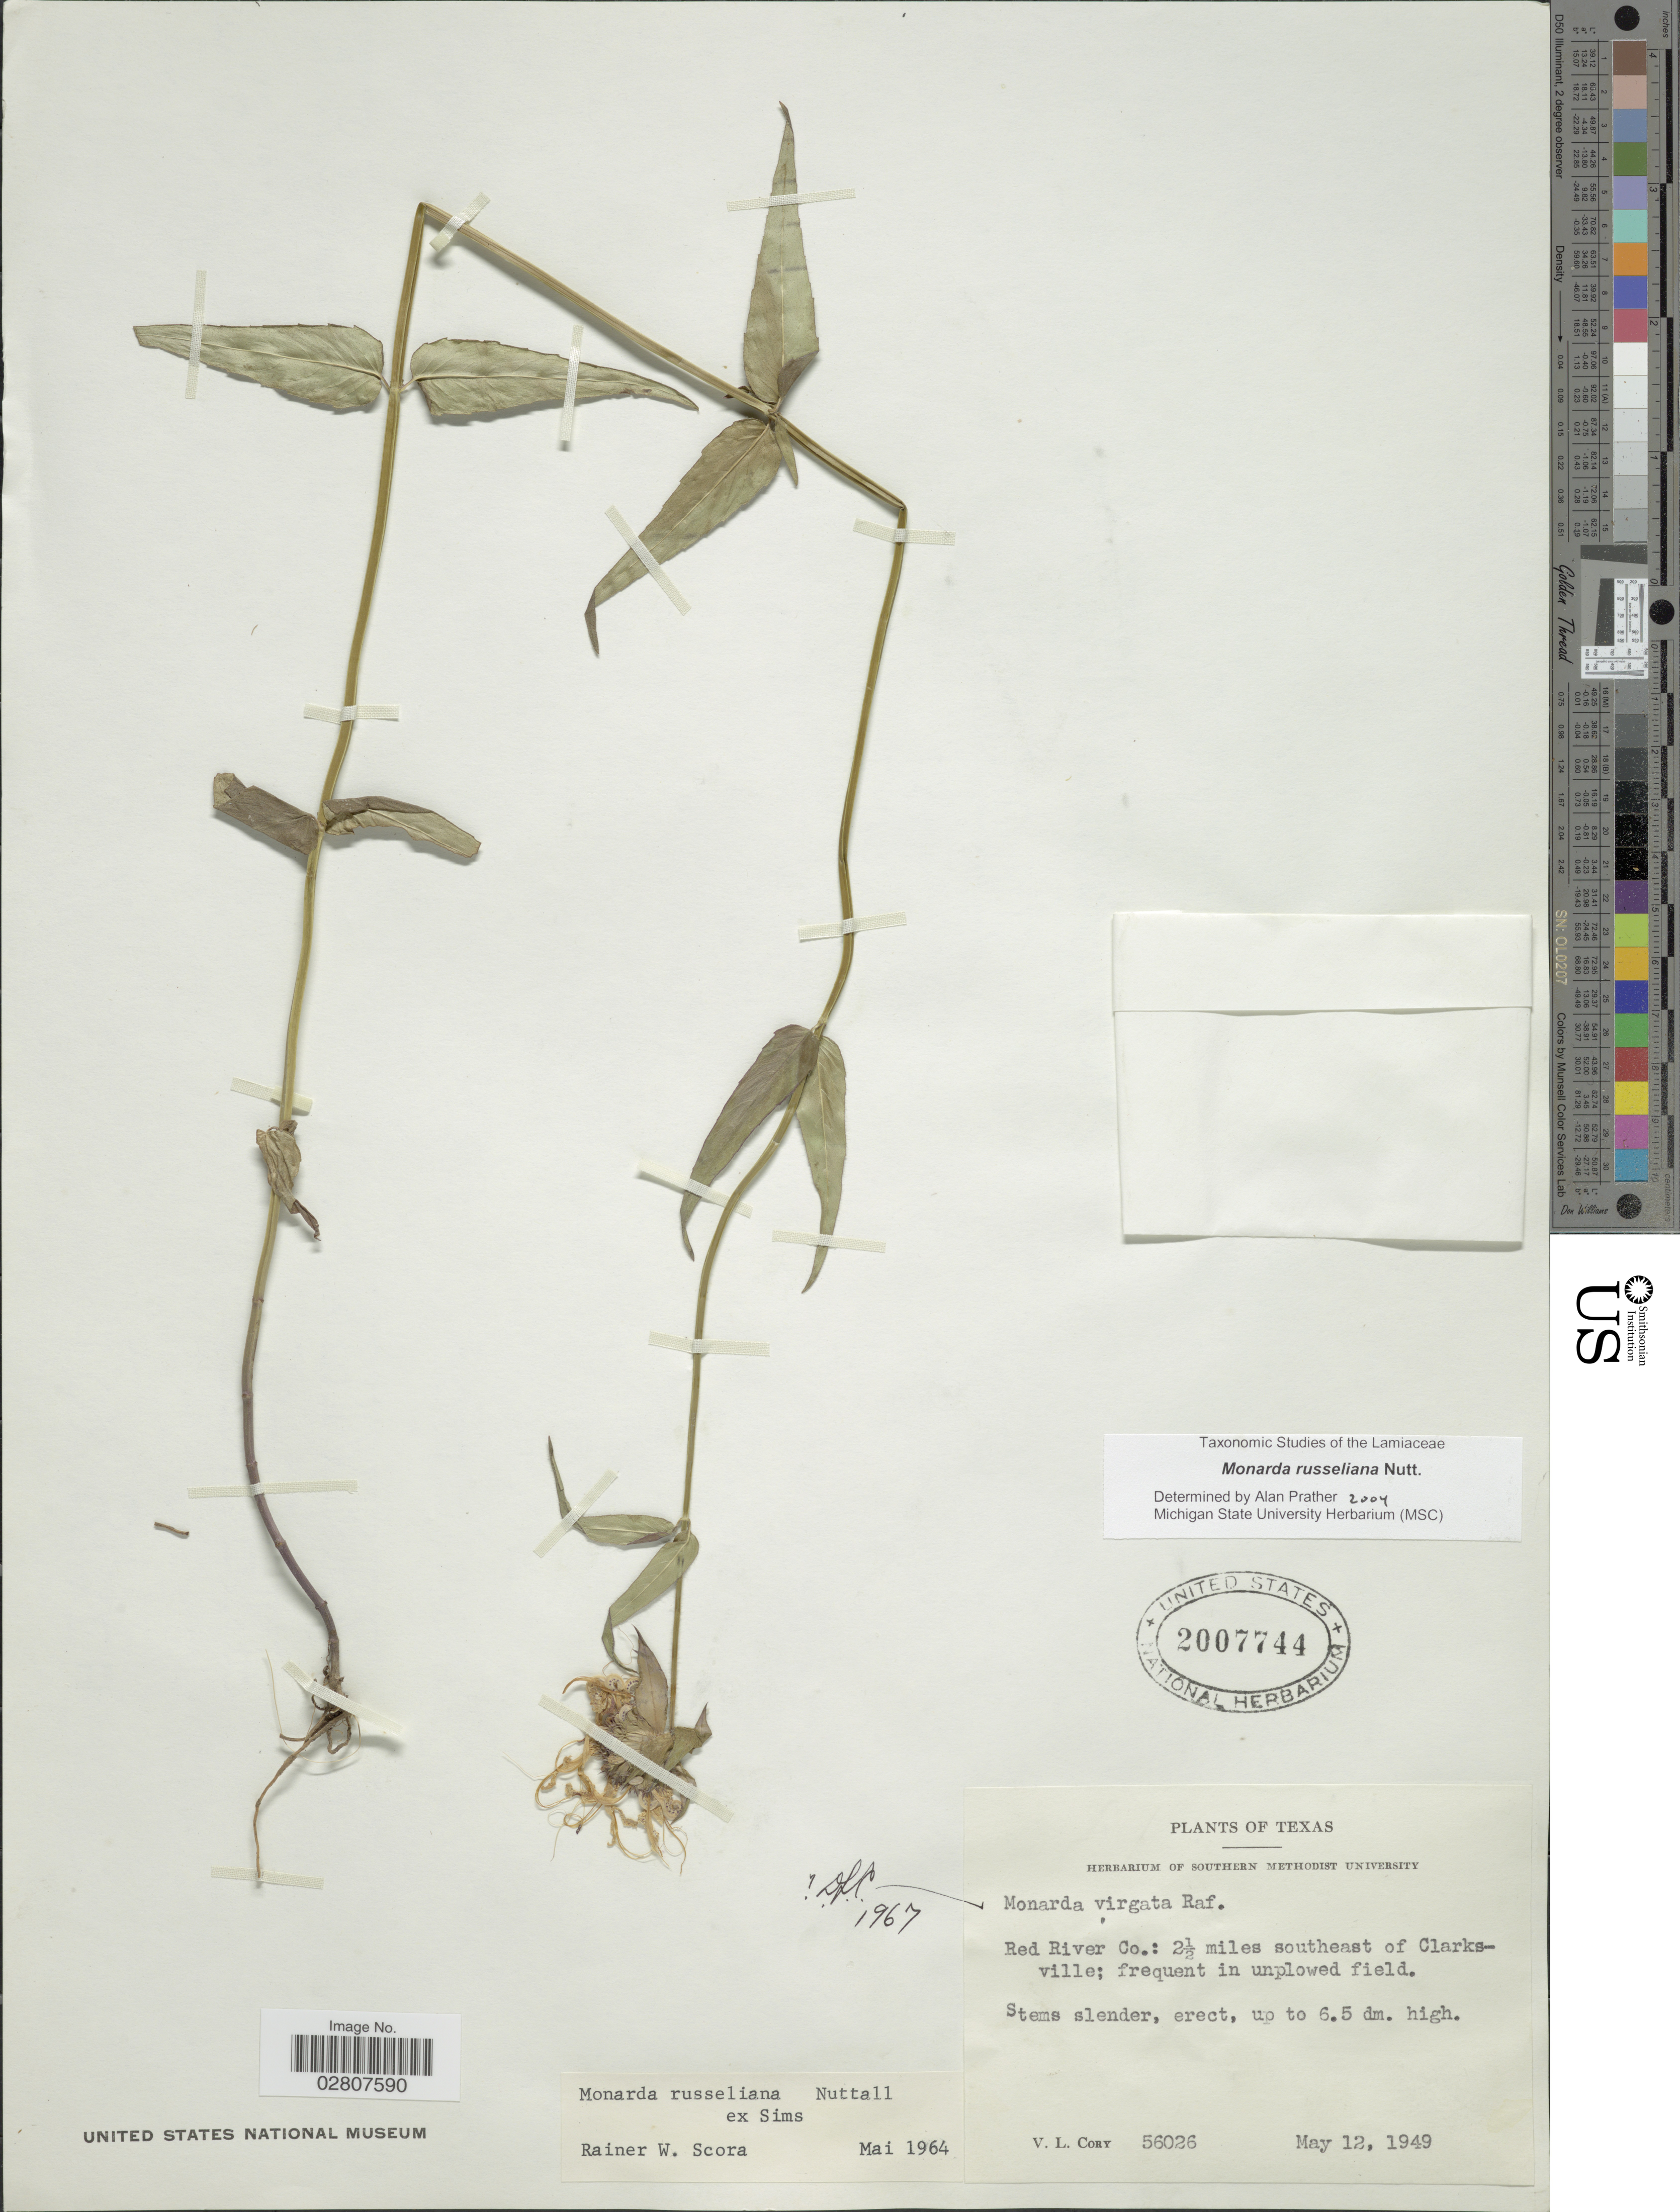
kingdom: Plantae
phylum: Tracheophyta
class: Magnoliopsida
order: Lamiales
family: Lamiaceae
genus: Monarda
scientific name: Monarda russeliana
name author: Nutt.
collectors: V. Cory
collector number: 56026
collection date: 1949-05-12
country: United States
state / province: Texas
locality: Red River Co.: 2½ miles southeast of Clarksville.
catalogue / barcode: US 2007744